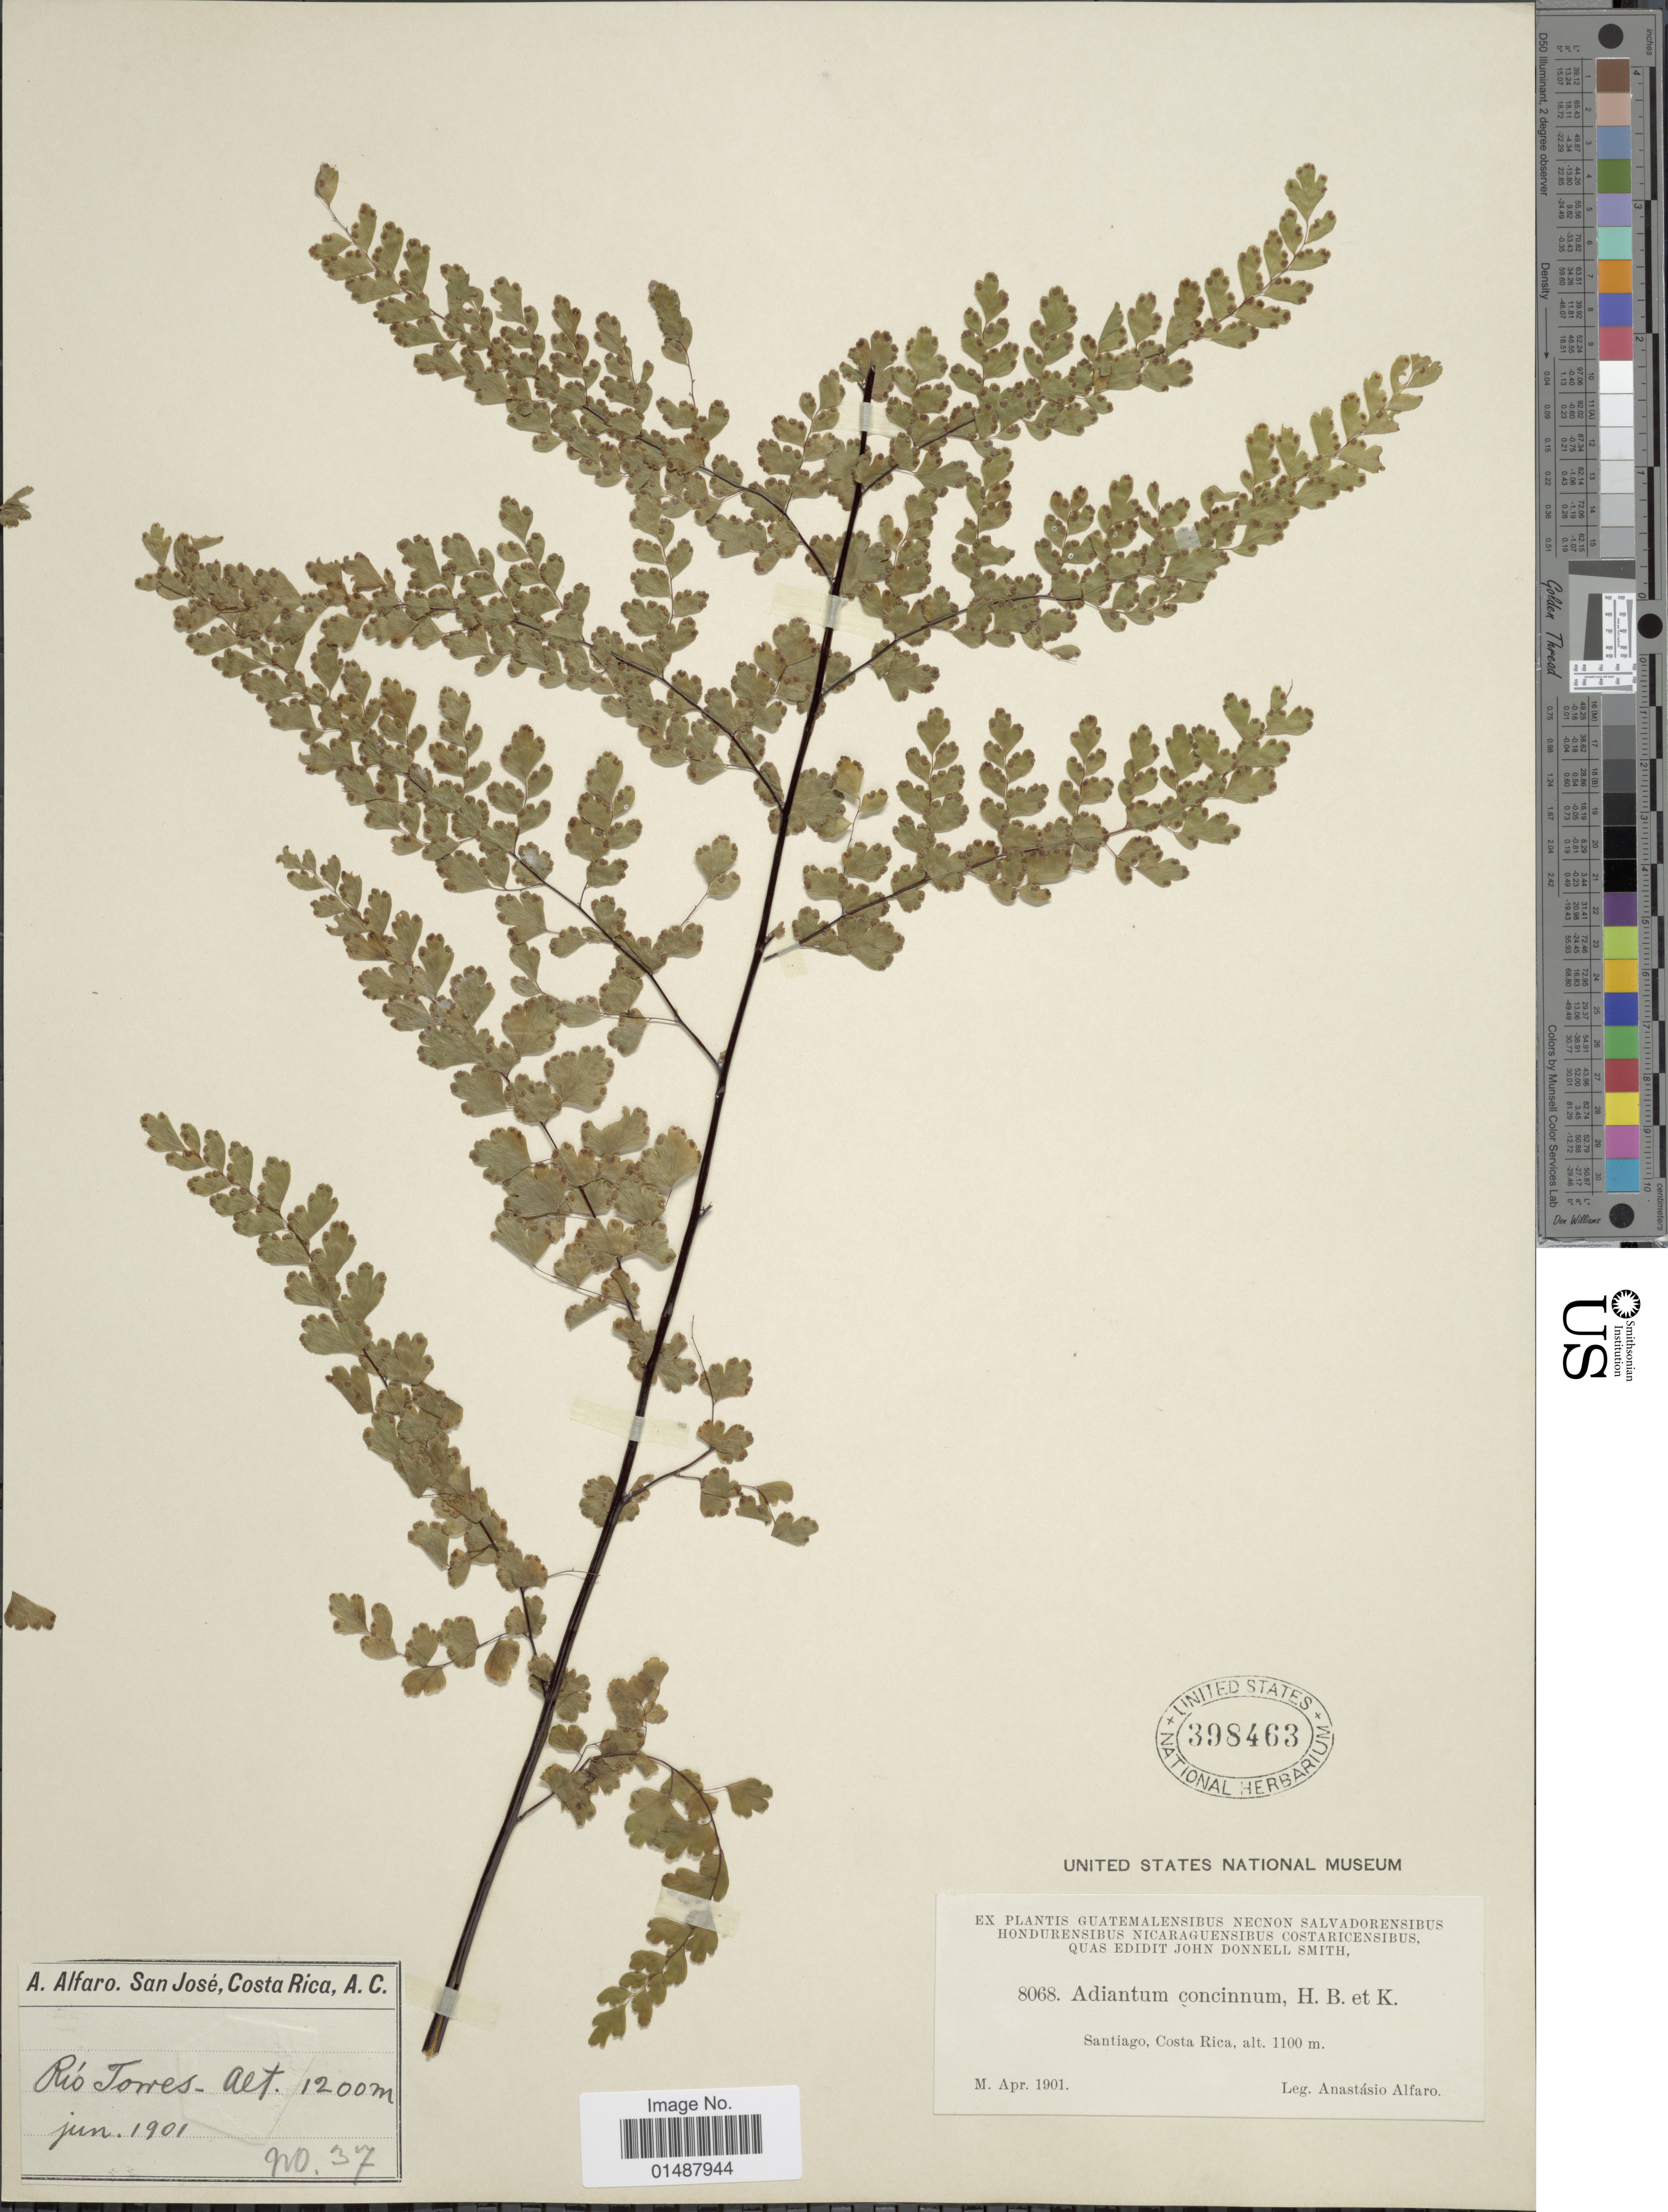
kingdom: Plantae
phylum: Tracheophyta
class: Polypodiopsida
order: Polypodiales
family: Pteridaceae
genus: Adiantum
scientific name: Adiantum concinnum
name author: Humb. & Bonpl. ex Willd.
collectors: A. Alfaro Gonzalez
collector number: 8068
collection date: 1901-04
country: Costa Rica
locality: Santiago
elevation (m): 1100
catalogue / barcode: US 398463